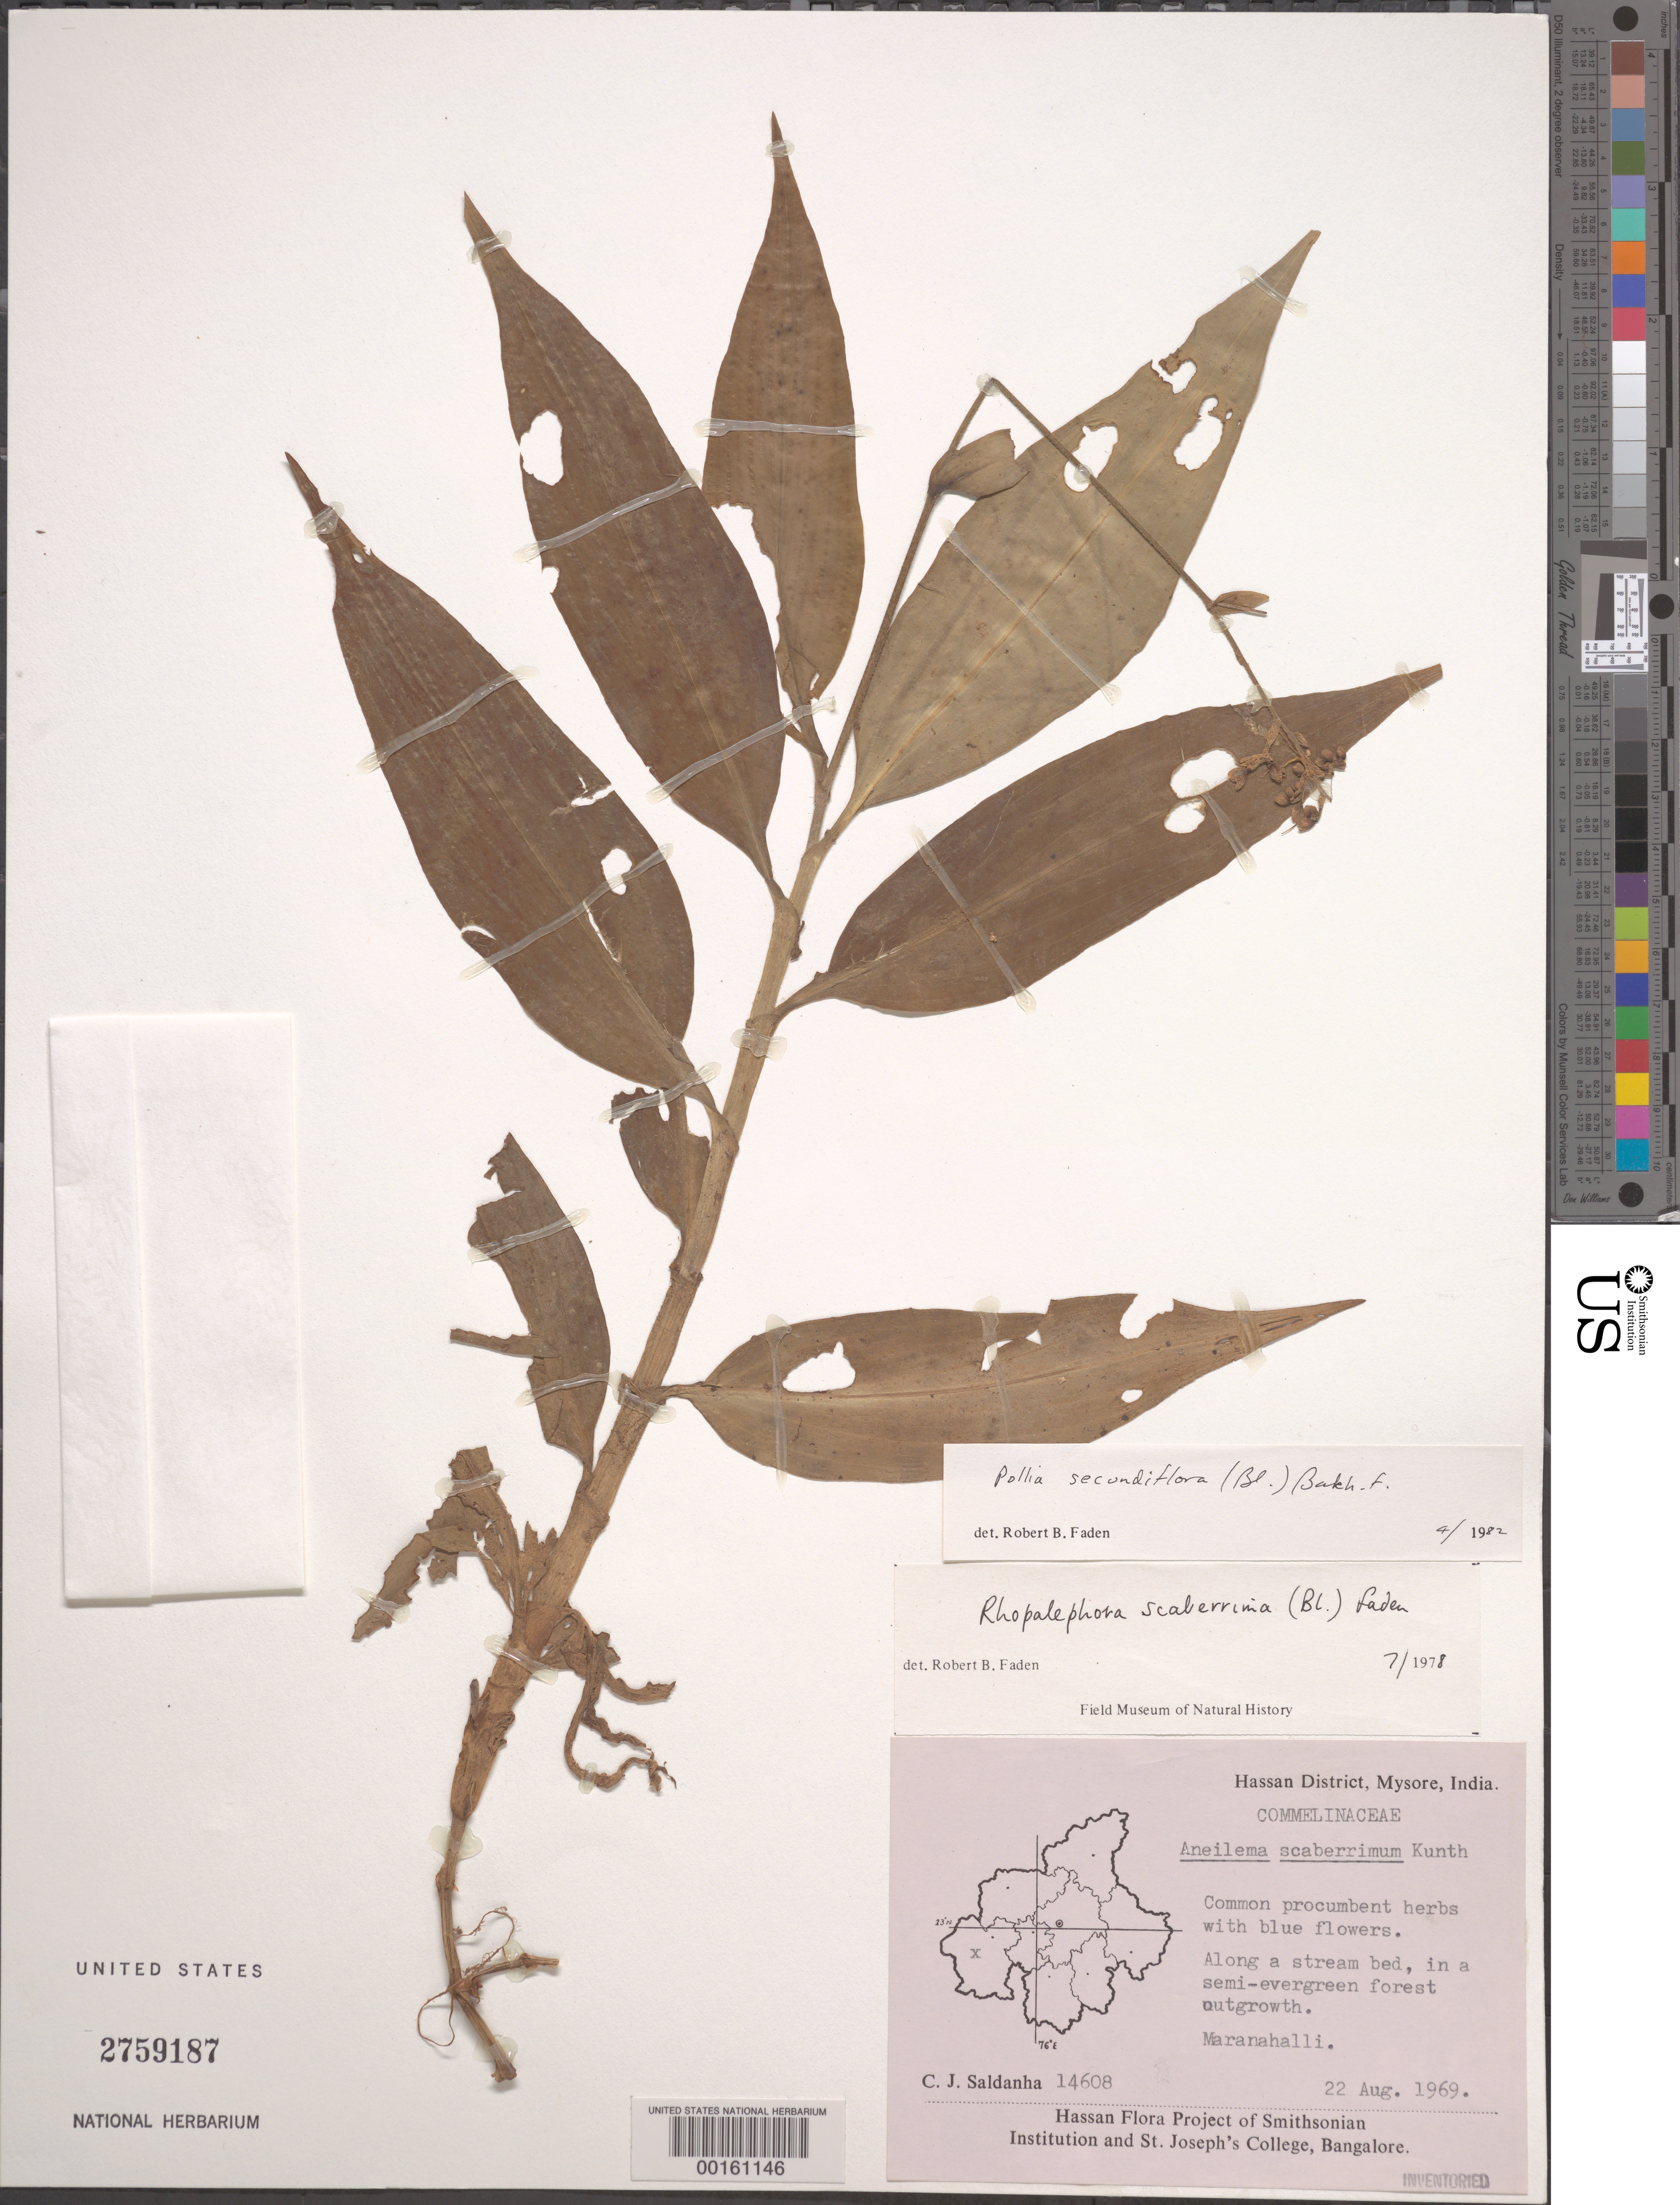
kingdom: Plantae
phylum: Tracheophyta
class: Liliopsida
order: Commelinales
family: Commelinaceae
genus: Pollia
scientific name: Pollia secundiflora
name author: (Blume) Bakh. f.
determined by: Faden, Robert B., (US), Smithsonian Institution - National Museum of Natural History (UNITED STATES)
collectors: C. J. Saldanha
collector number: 14608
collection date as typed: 22 Aug 1969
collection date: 1969-08-22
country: India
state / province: Karnataka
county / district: Hassan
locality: Maranahalli, mysore state [mysore state = karnataka.]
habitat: Along stream bed, in semi-evergreen forest outgrowth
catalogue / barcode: US 2759187